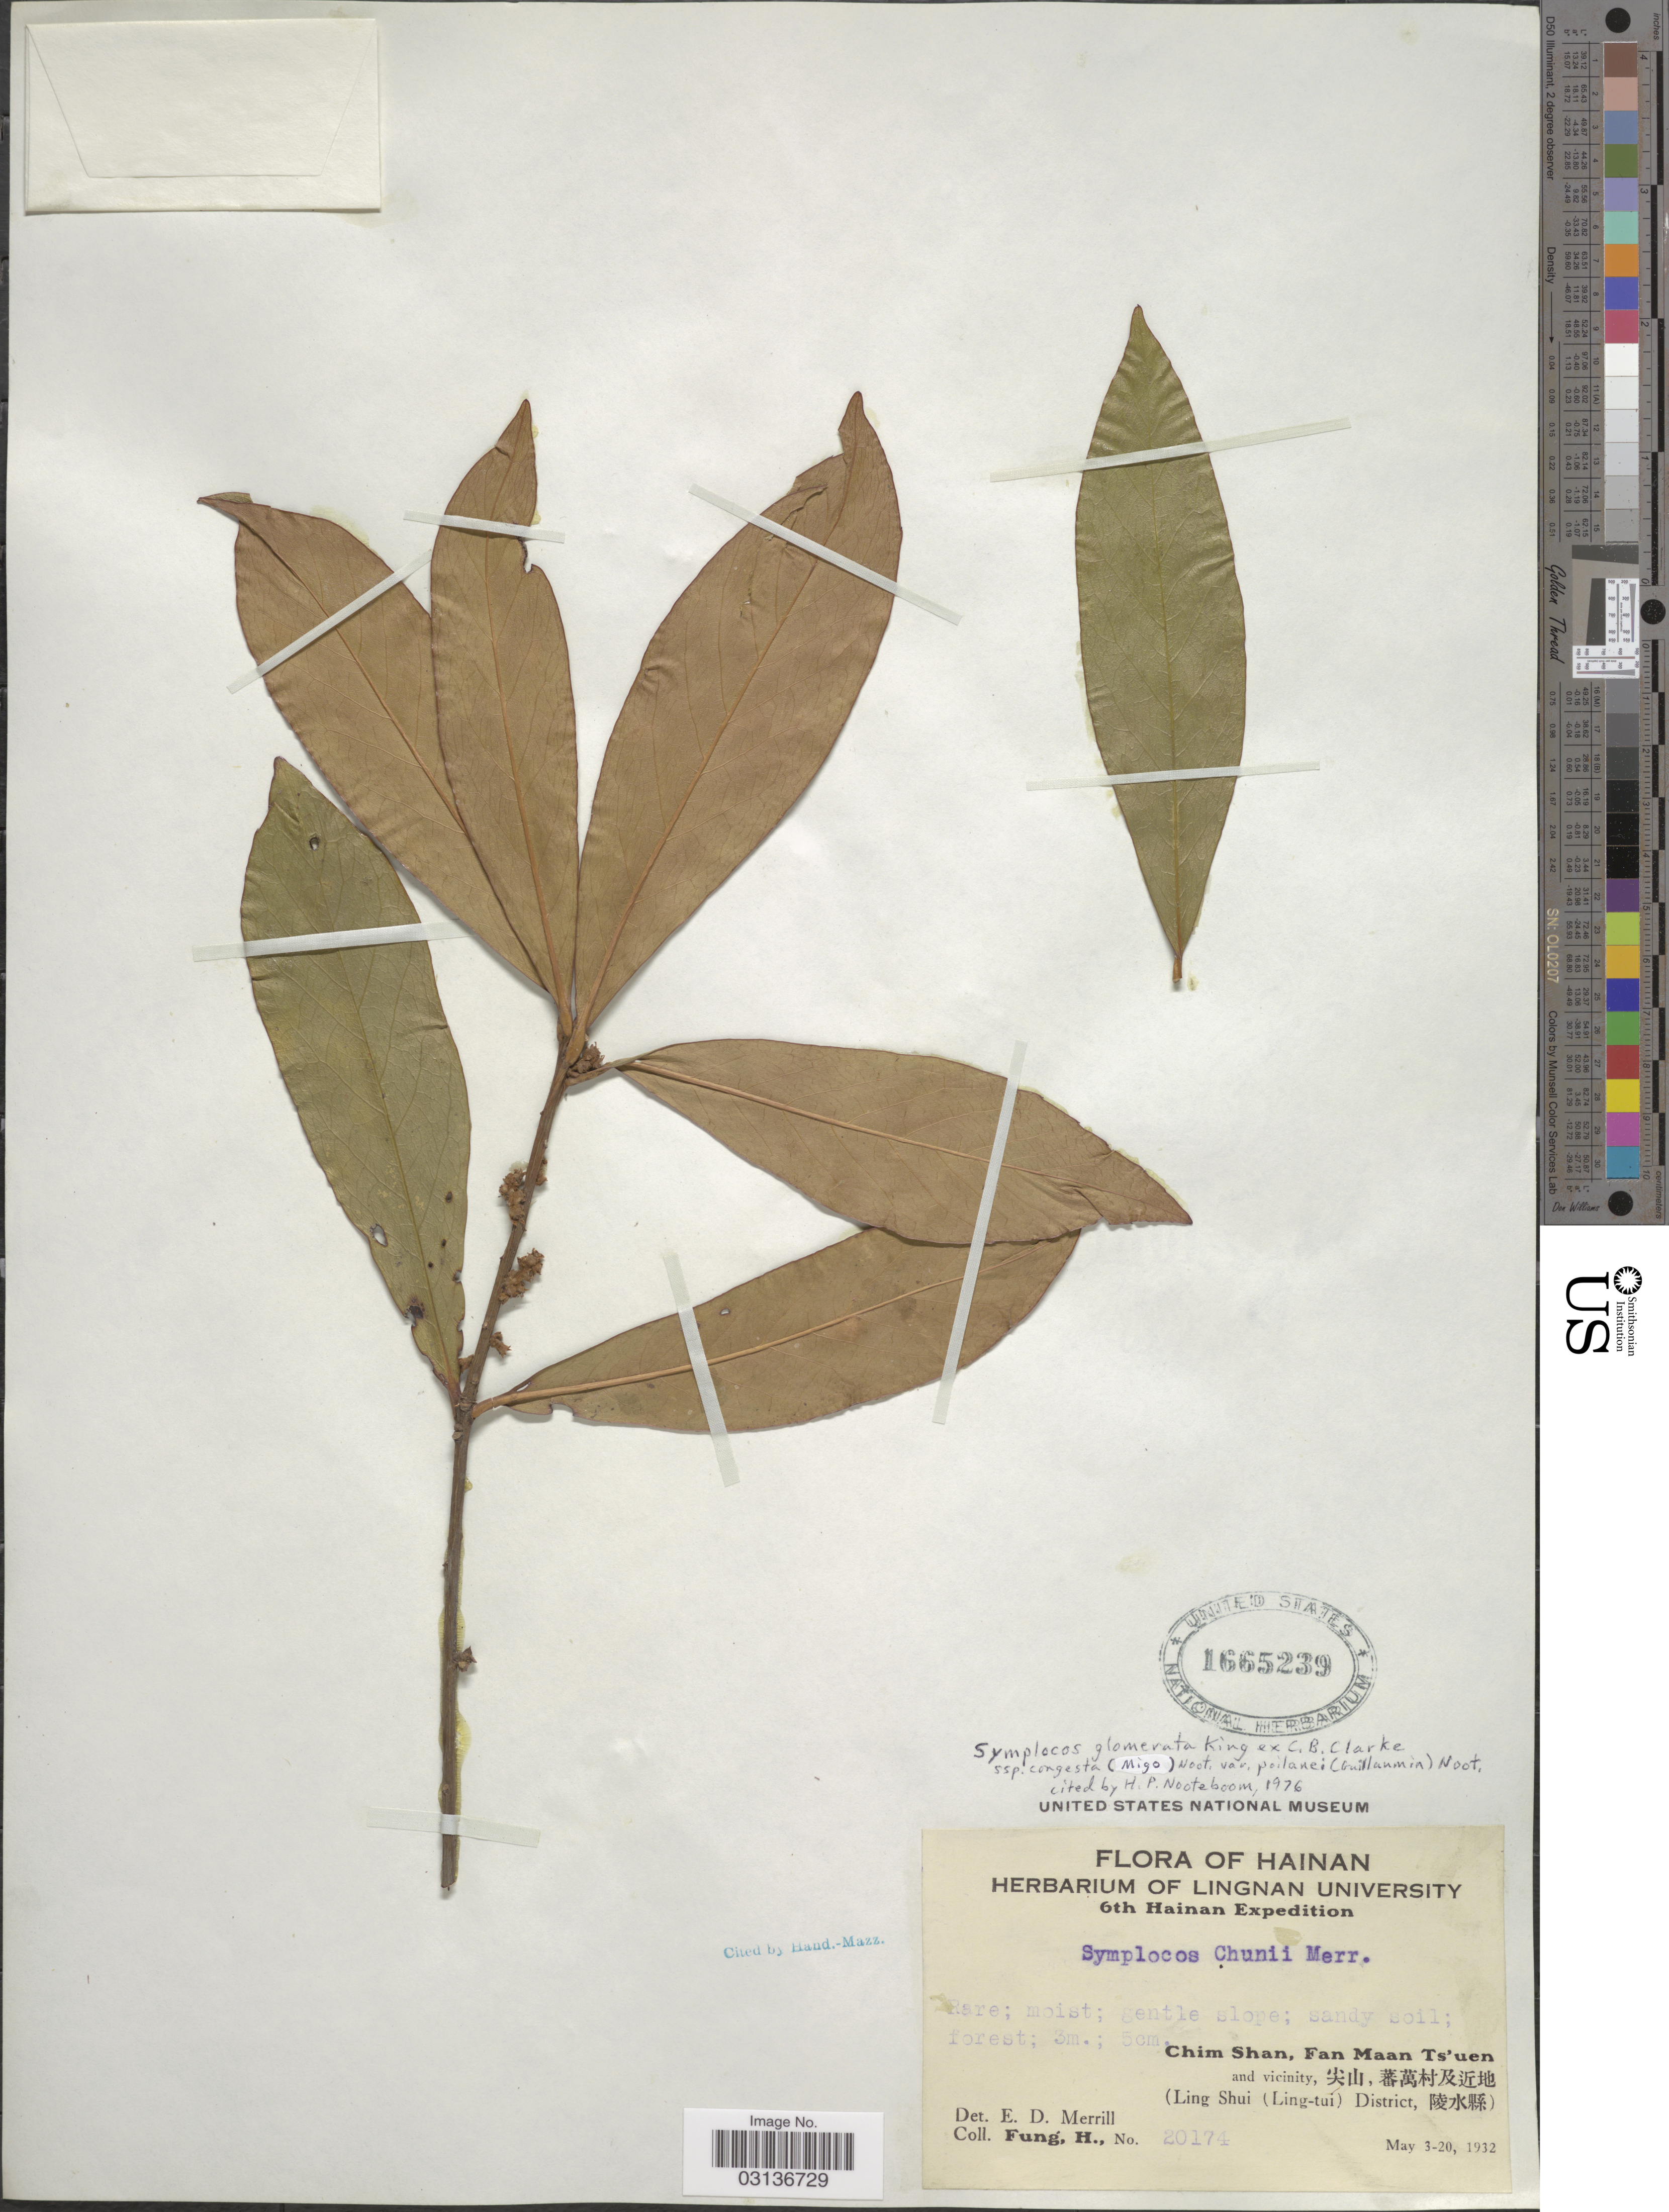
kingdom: Plantae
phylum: Tracheophyta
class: Magnoliopsida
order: Ericales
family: Symplocaceae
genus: Symplocos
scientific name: Symplocos glomerata var. poilanei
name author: (Guillaumin) Noot.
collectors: H. Fung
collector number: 20174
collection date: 1932-05-03/1932-05-20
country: China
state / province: Hainan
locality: Chim Shan, Fan Maan Ts'uen and vicinity, (Ling Shui (Ling-tui) District.)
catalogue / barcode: US 1665239